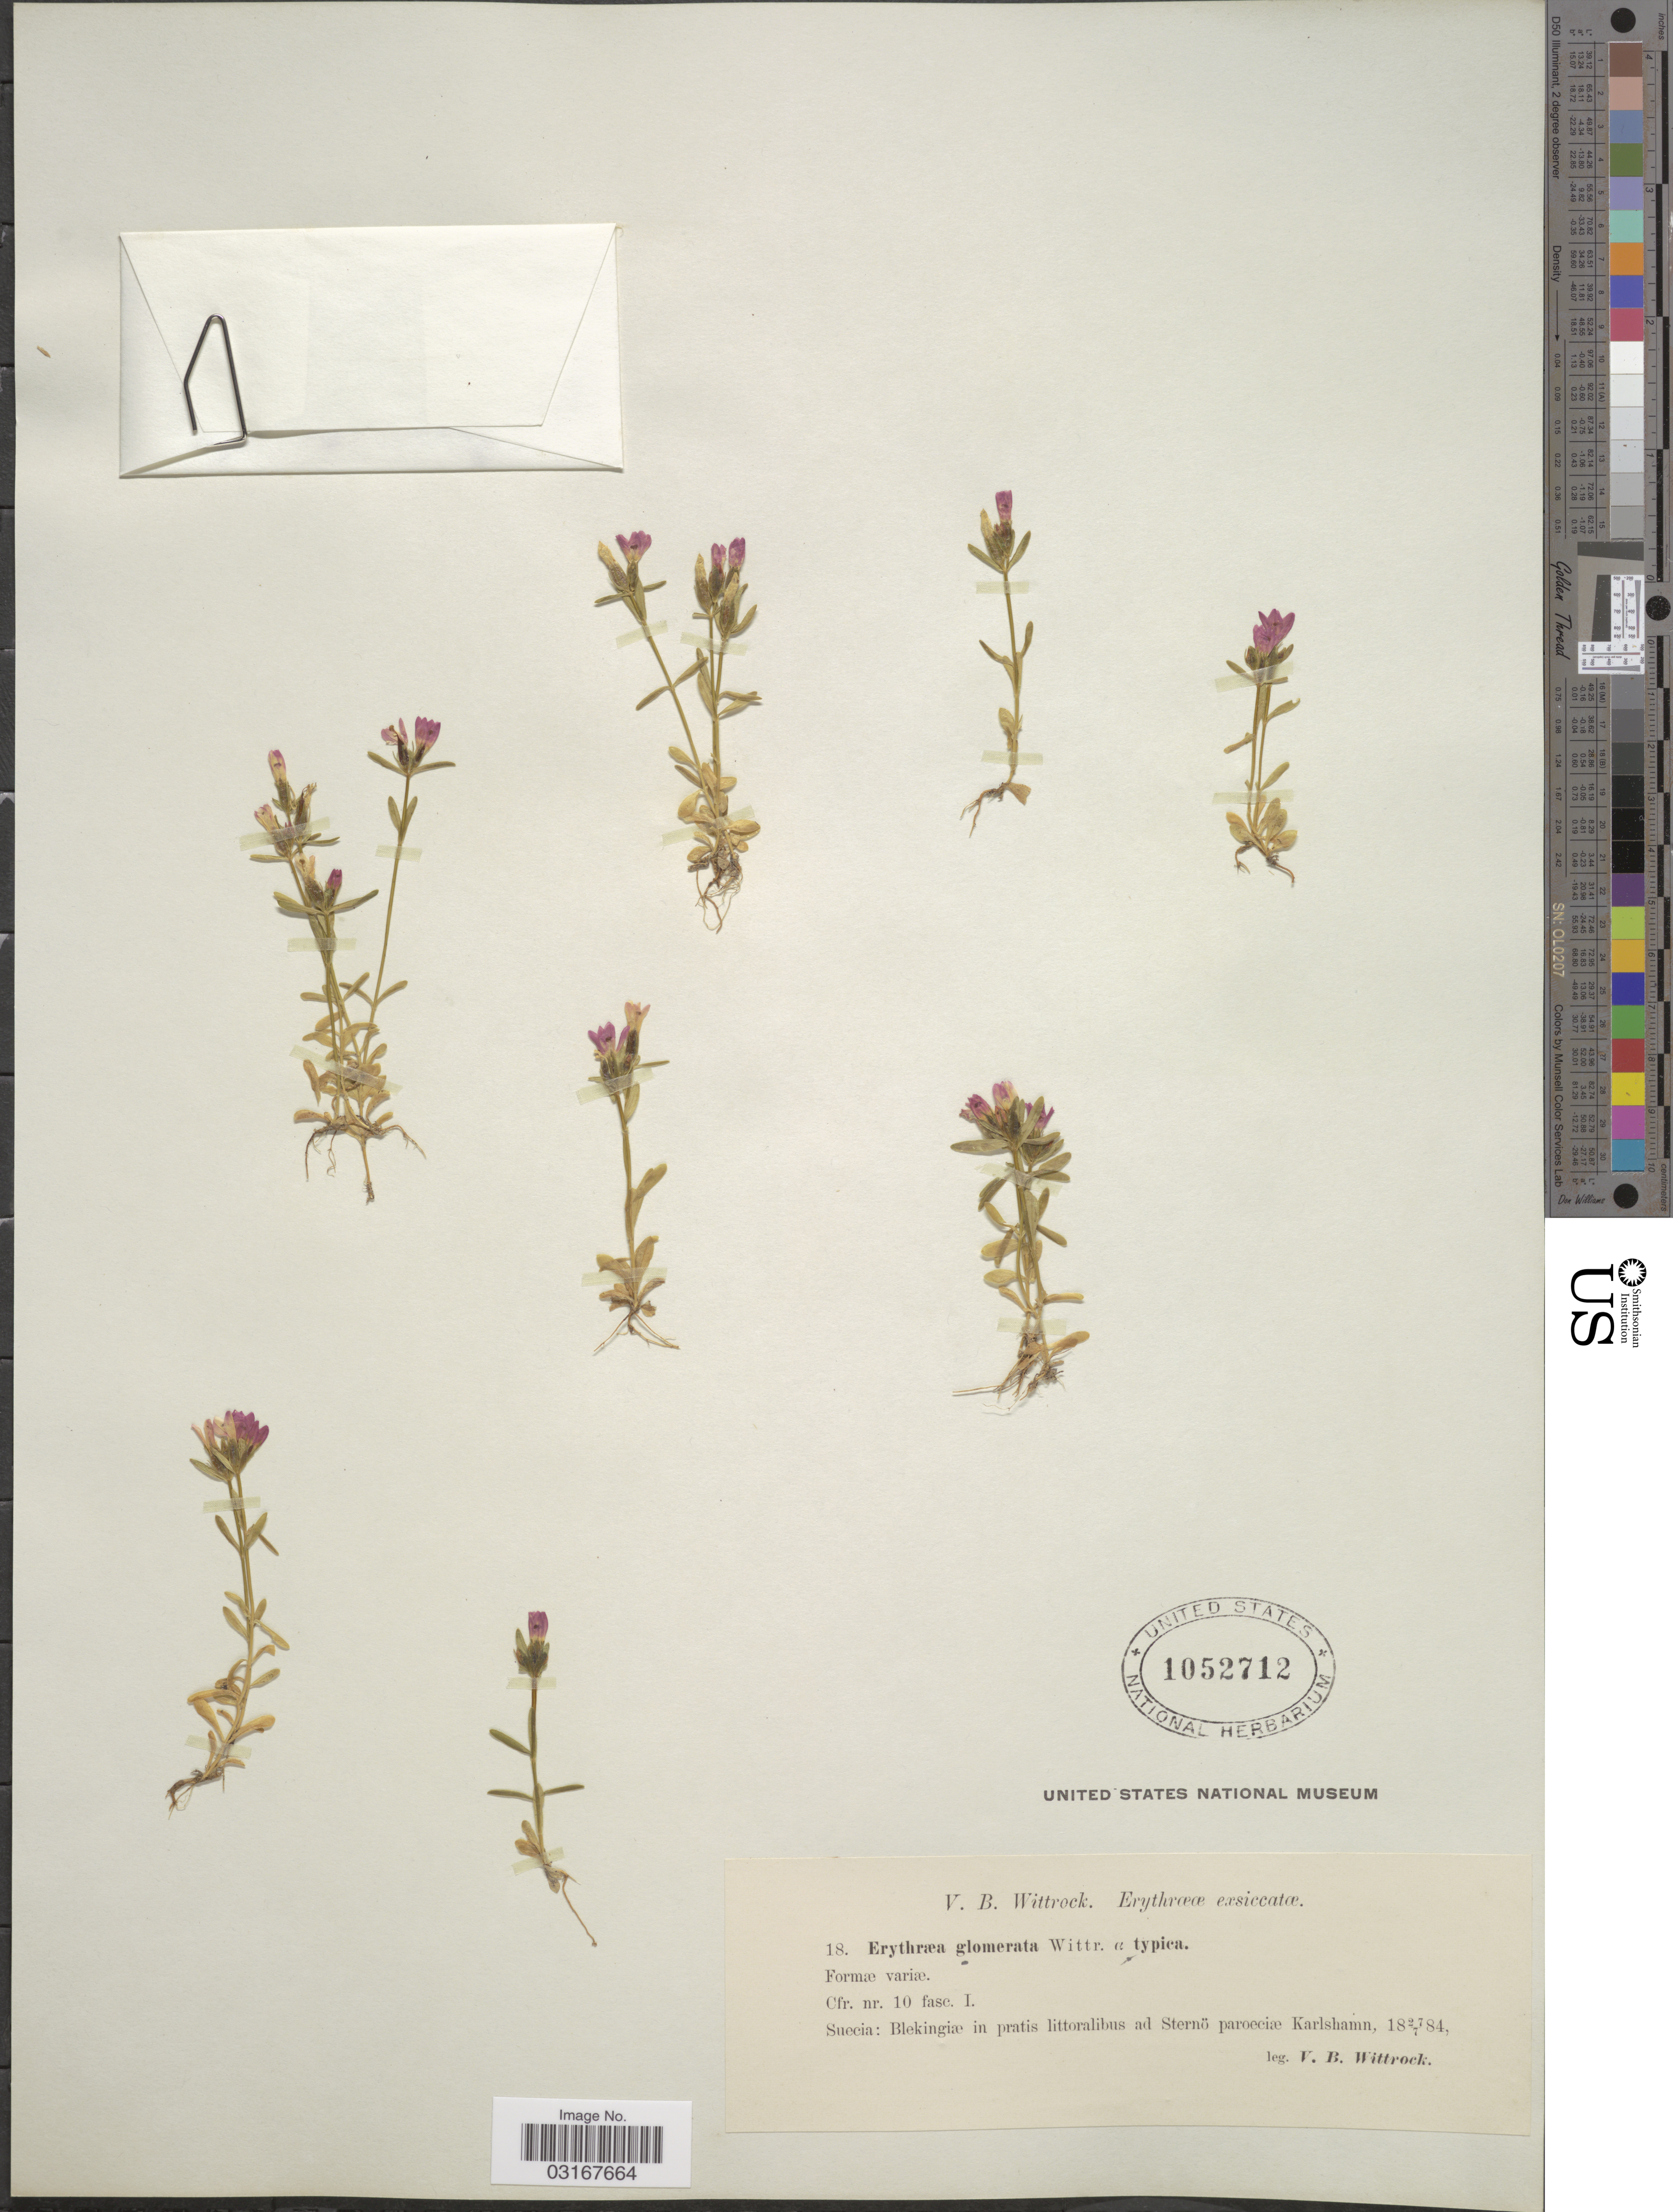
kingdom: Plantae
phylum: Tracheophyta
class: Magnoliopsida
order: Gentianales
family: Gentianaceae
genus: Centaurium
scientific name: Centaurium glomeratum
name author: (Wittr.) Druce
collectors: V. Wittrock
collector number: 18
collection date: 1884-07-27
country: Sweden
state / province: Blekinge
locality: Suecia: Blekingiæ in pratis littoralibus ad Sternö paroeciæ Karlshamn.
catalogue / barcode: US 1052712